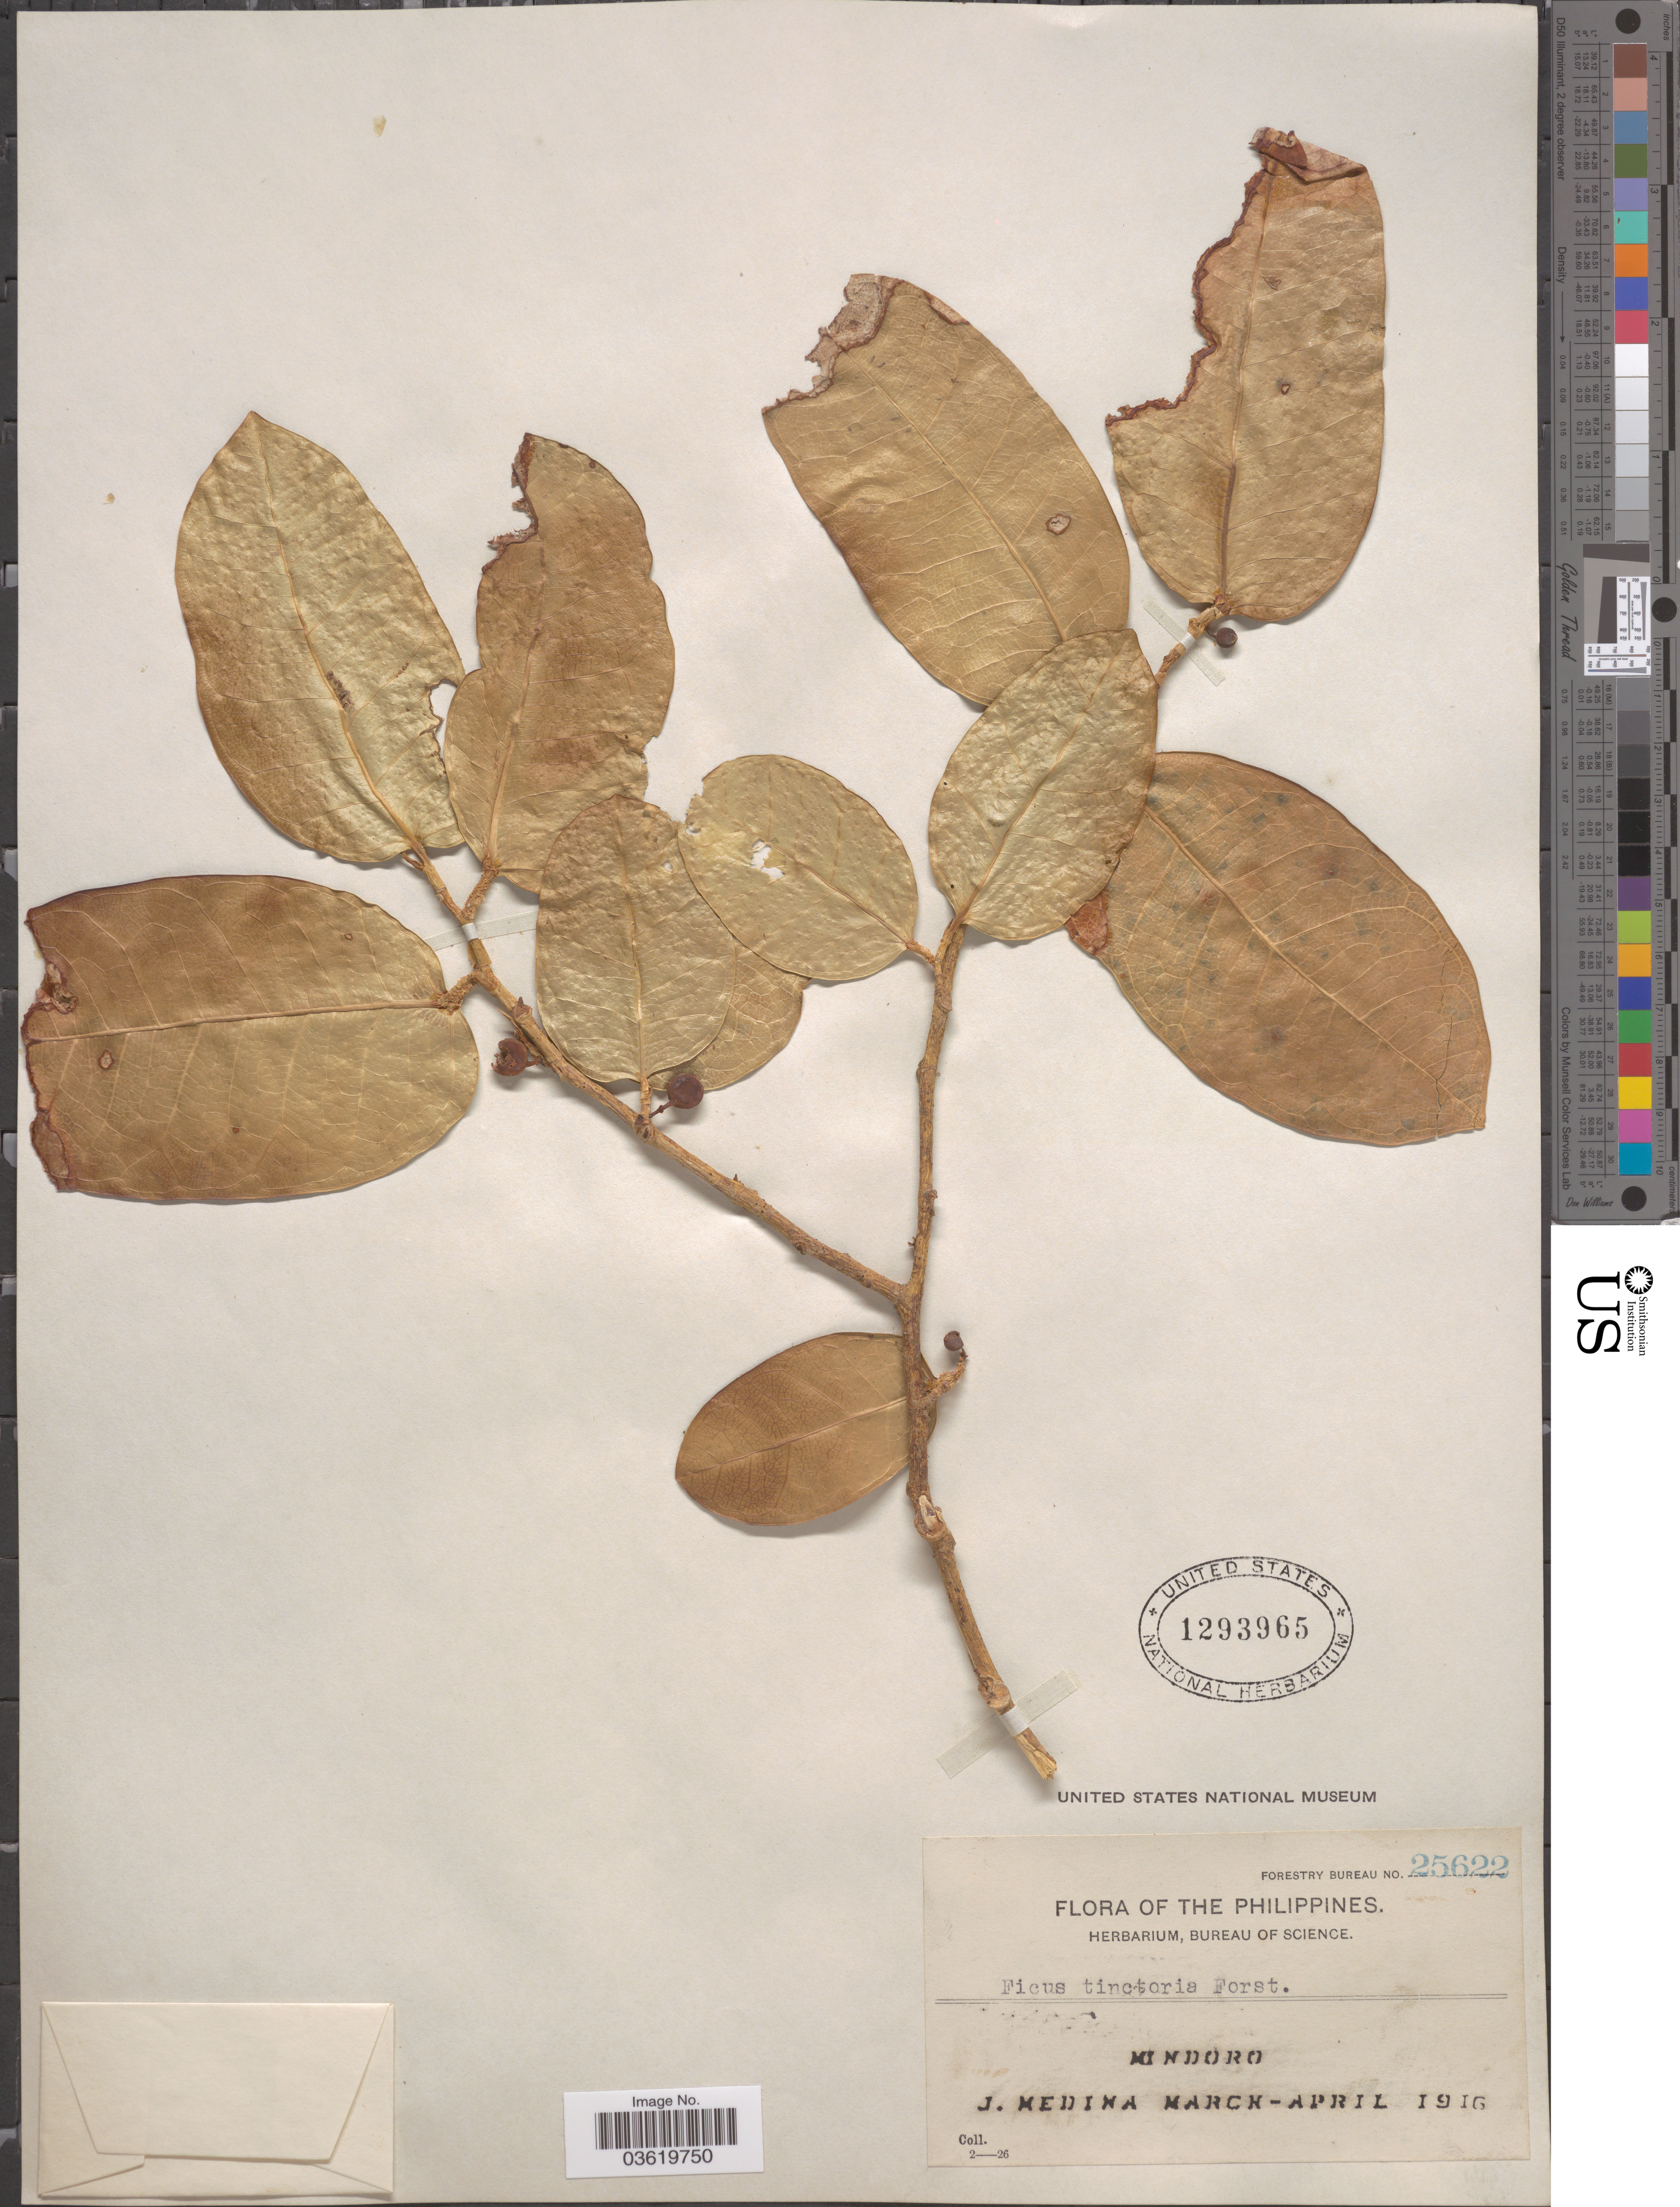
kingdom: Plantae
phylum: Tracheophyta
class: Magnoliopsida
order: Rosales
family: Moraceae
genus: Ficus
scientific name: Ficus tinctoria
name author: G. Forst.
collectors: J. Medina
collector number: Forestry Bureau 25622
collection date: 1916-03/1916-04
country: Philippines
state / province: Mimaropa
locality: Mindoro.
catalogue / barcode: US 1293965